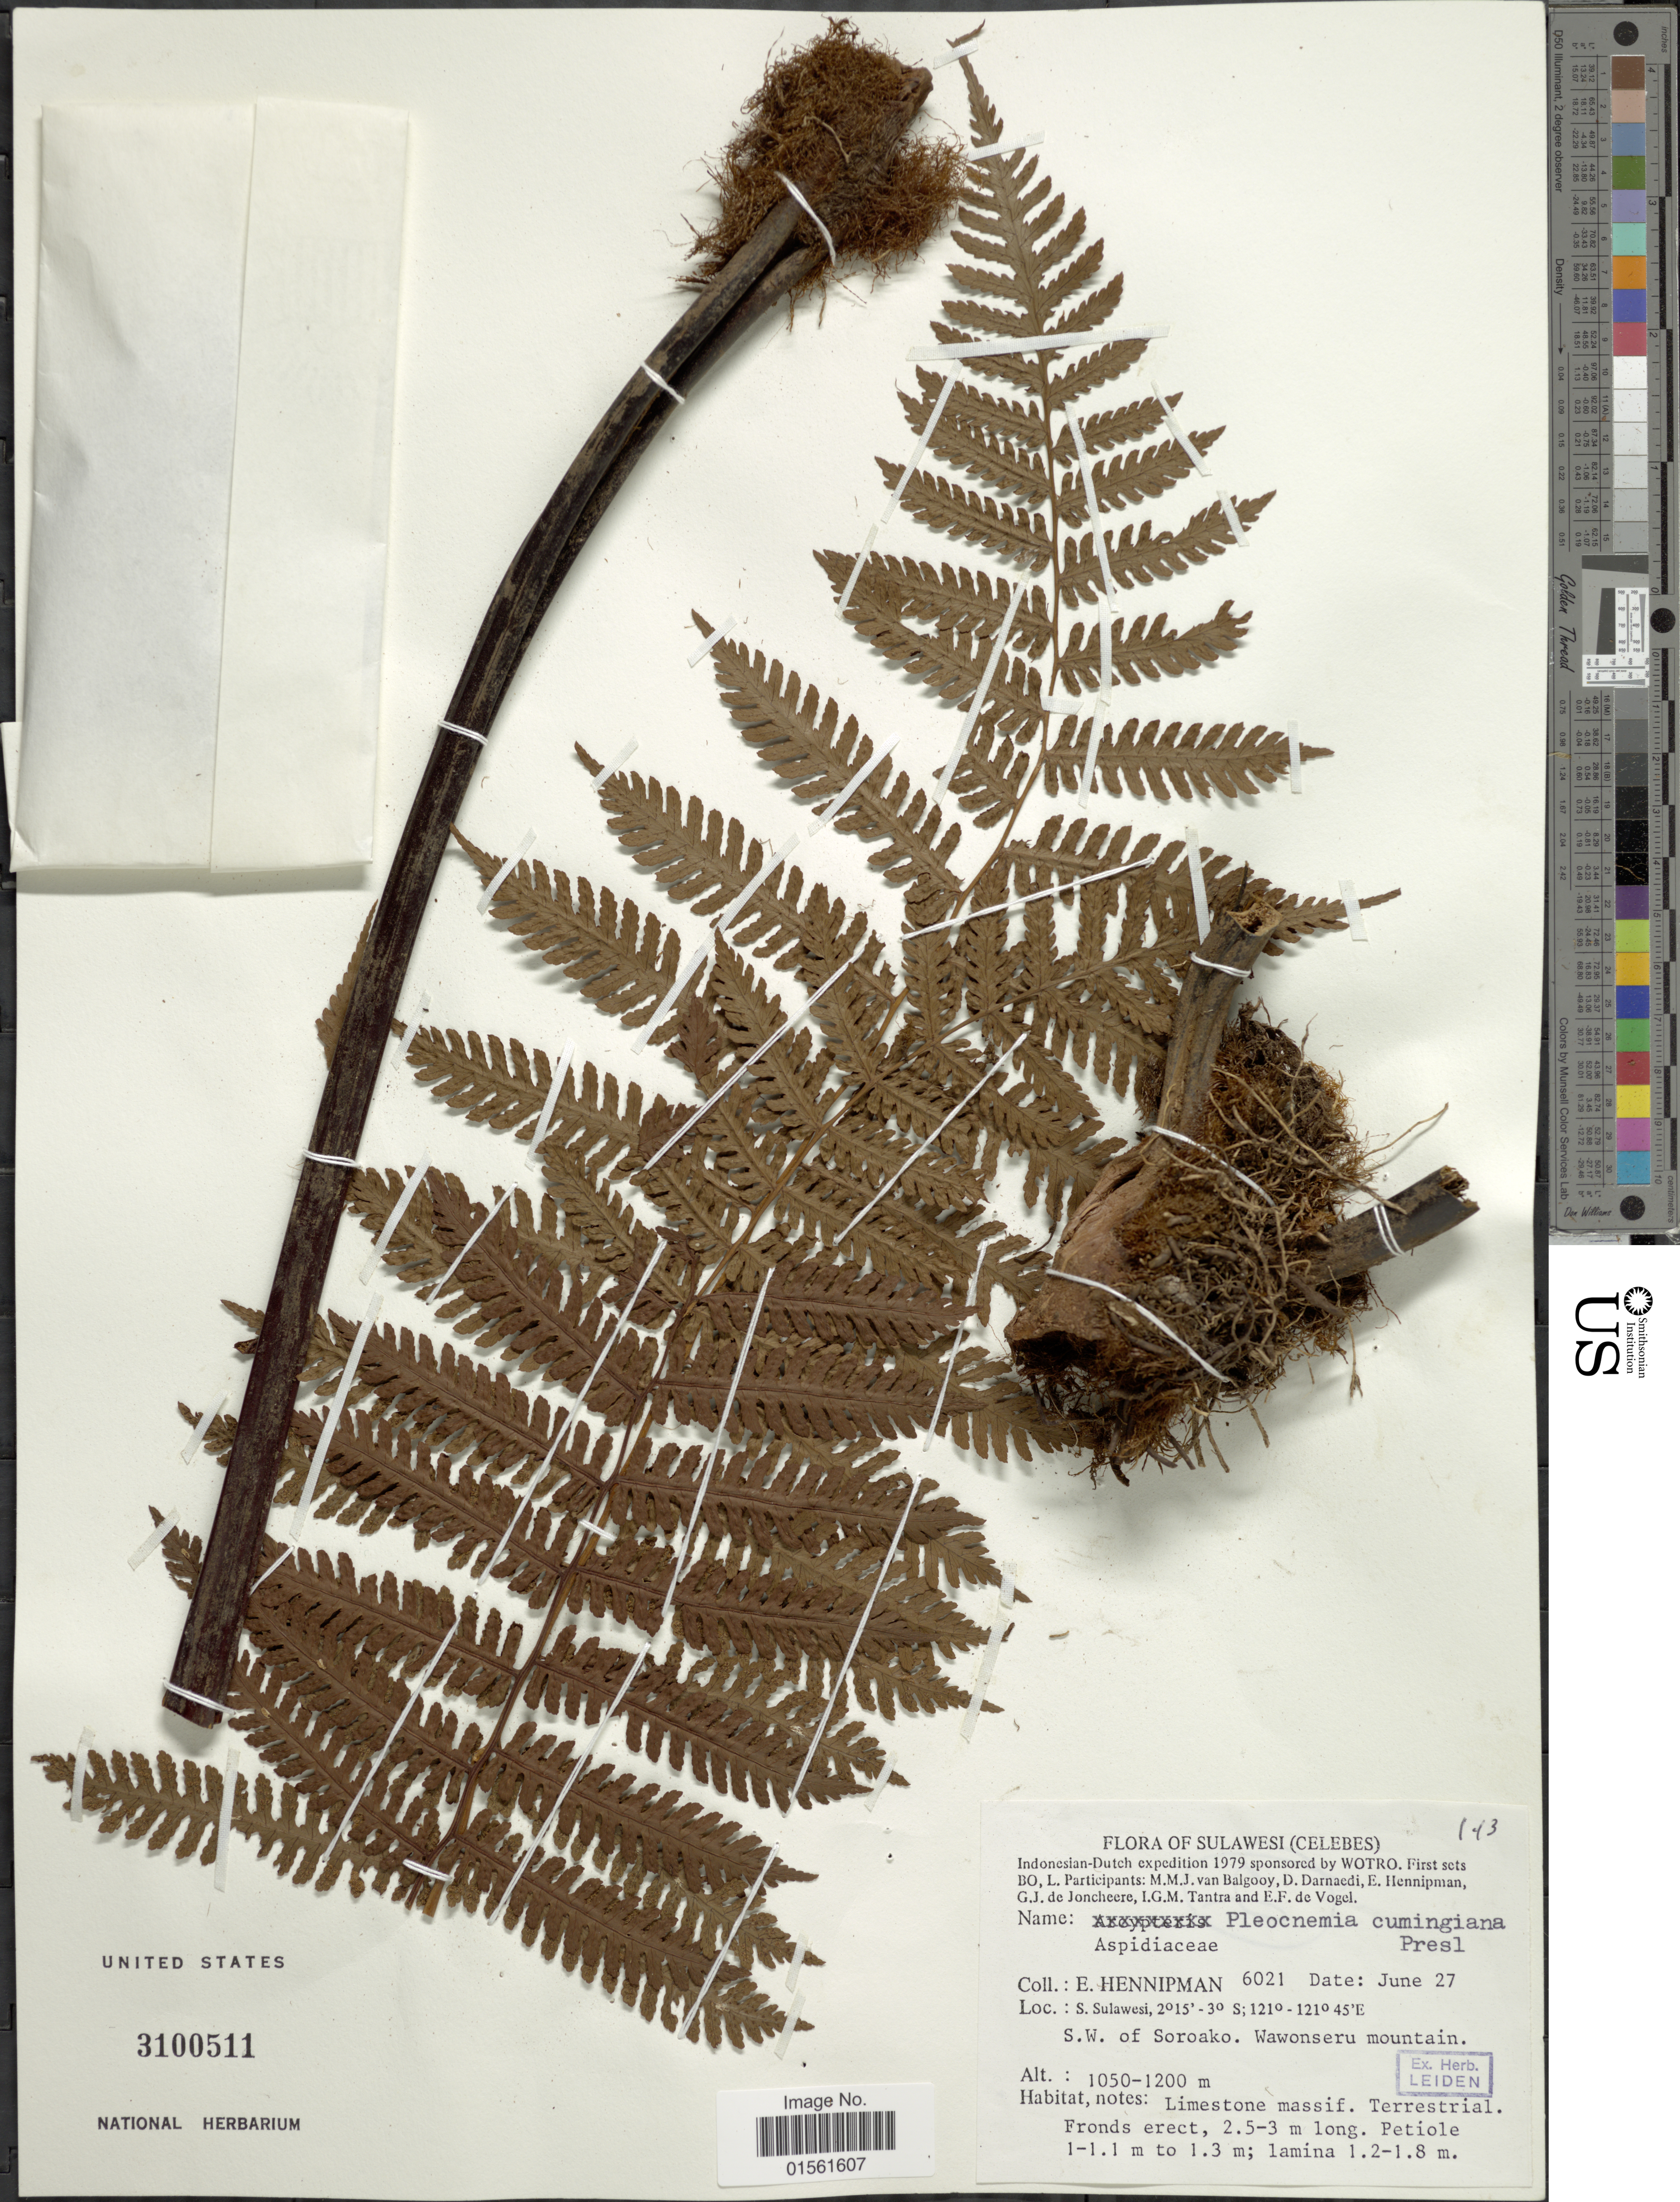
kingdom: Plantae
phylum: Tracheophyta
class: Polypodiopsida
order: Polypodiales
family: Dryopteridaceae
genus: Pleocnemia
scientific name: Pleocnemia cumingiana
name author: C. Presl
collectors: E. Hennipman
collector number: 6021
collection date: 1979-06-27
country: Indonesia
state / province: Sulawesi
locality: Sulawesi (Celebes). S. Sulawesi. S.W. of Soroako.Wawonseru mountain.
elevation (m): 1050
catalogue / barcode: US 3100511